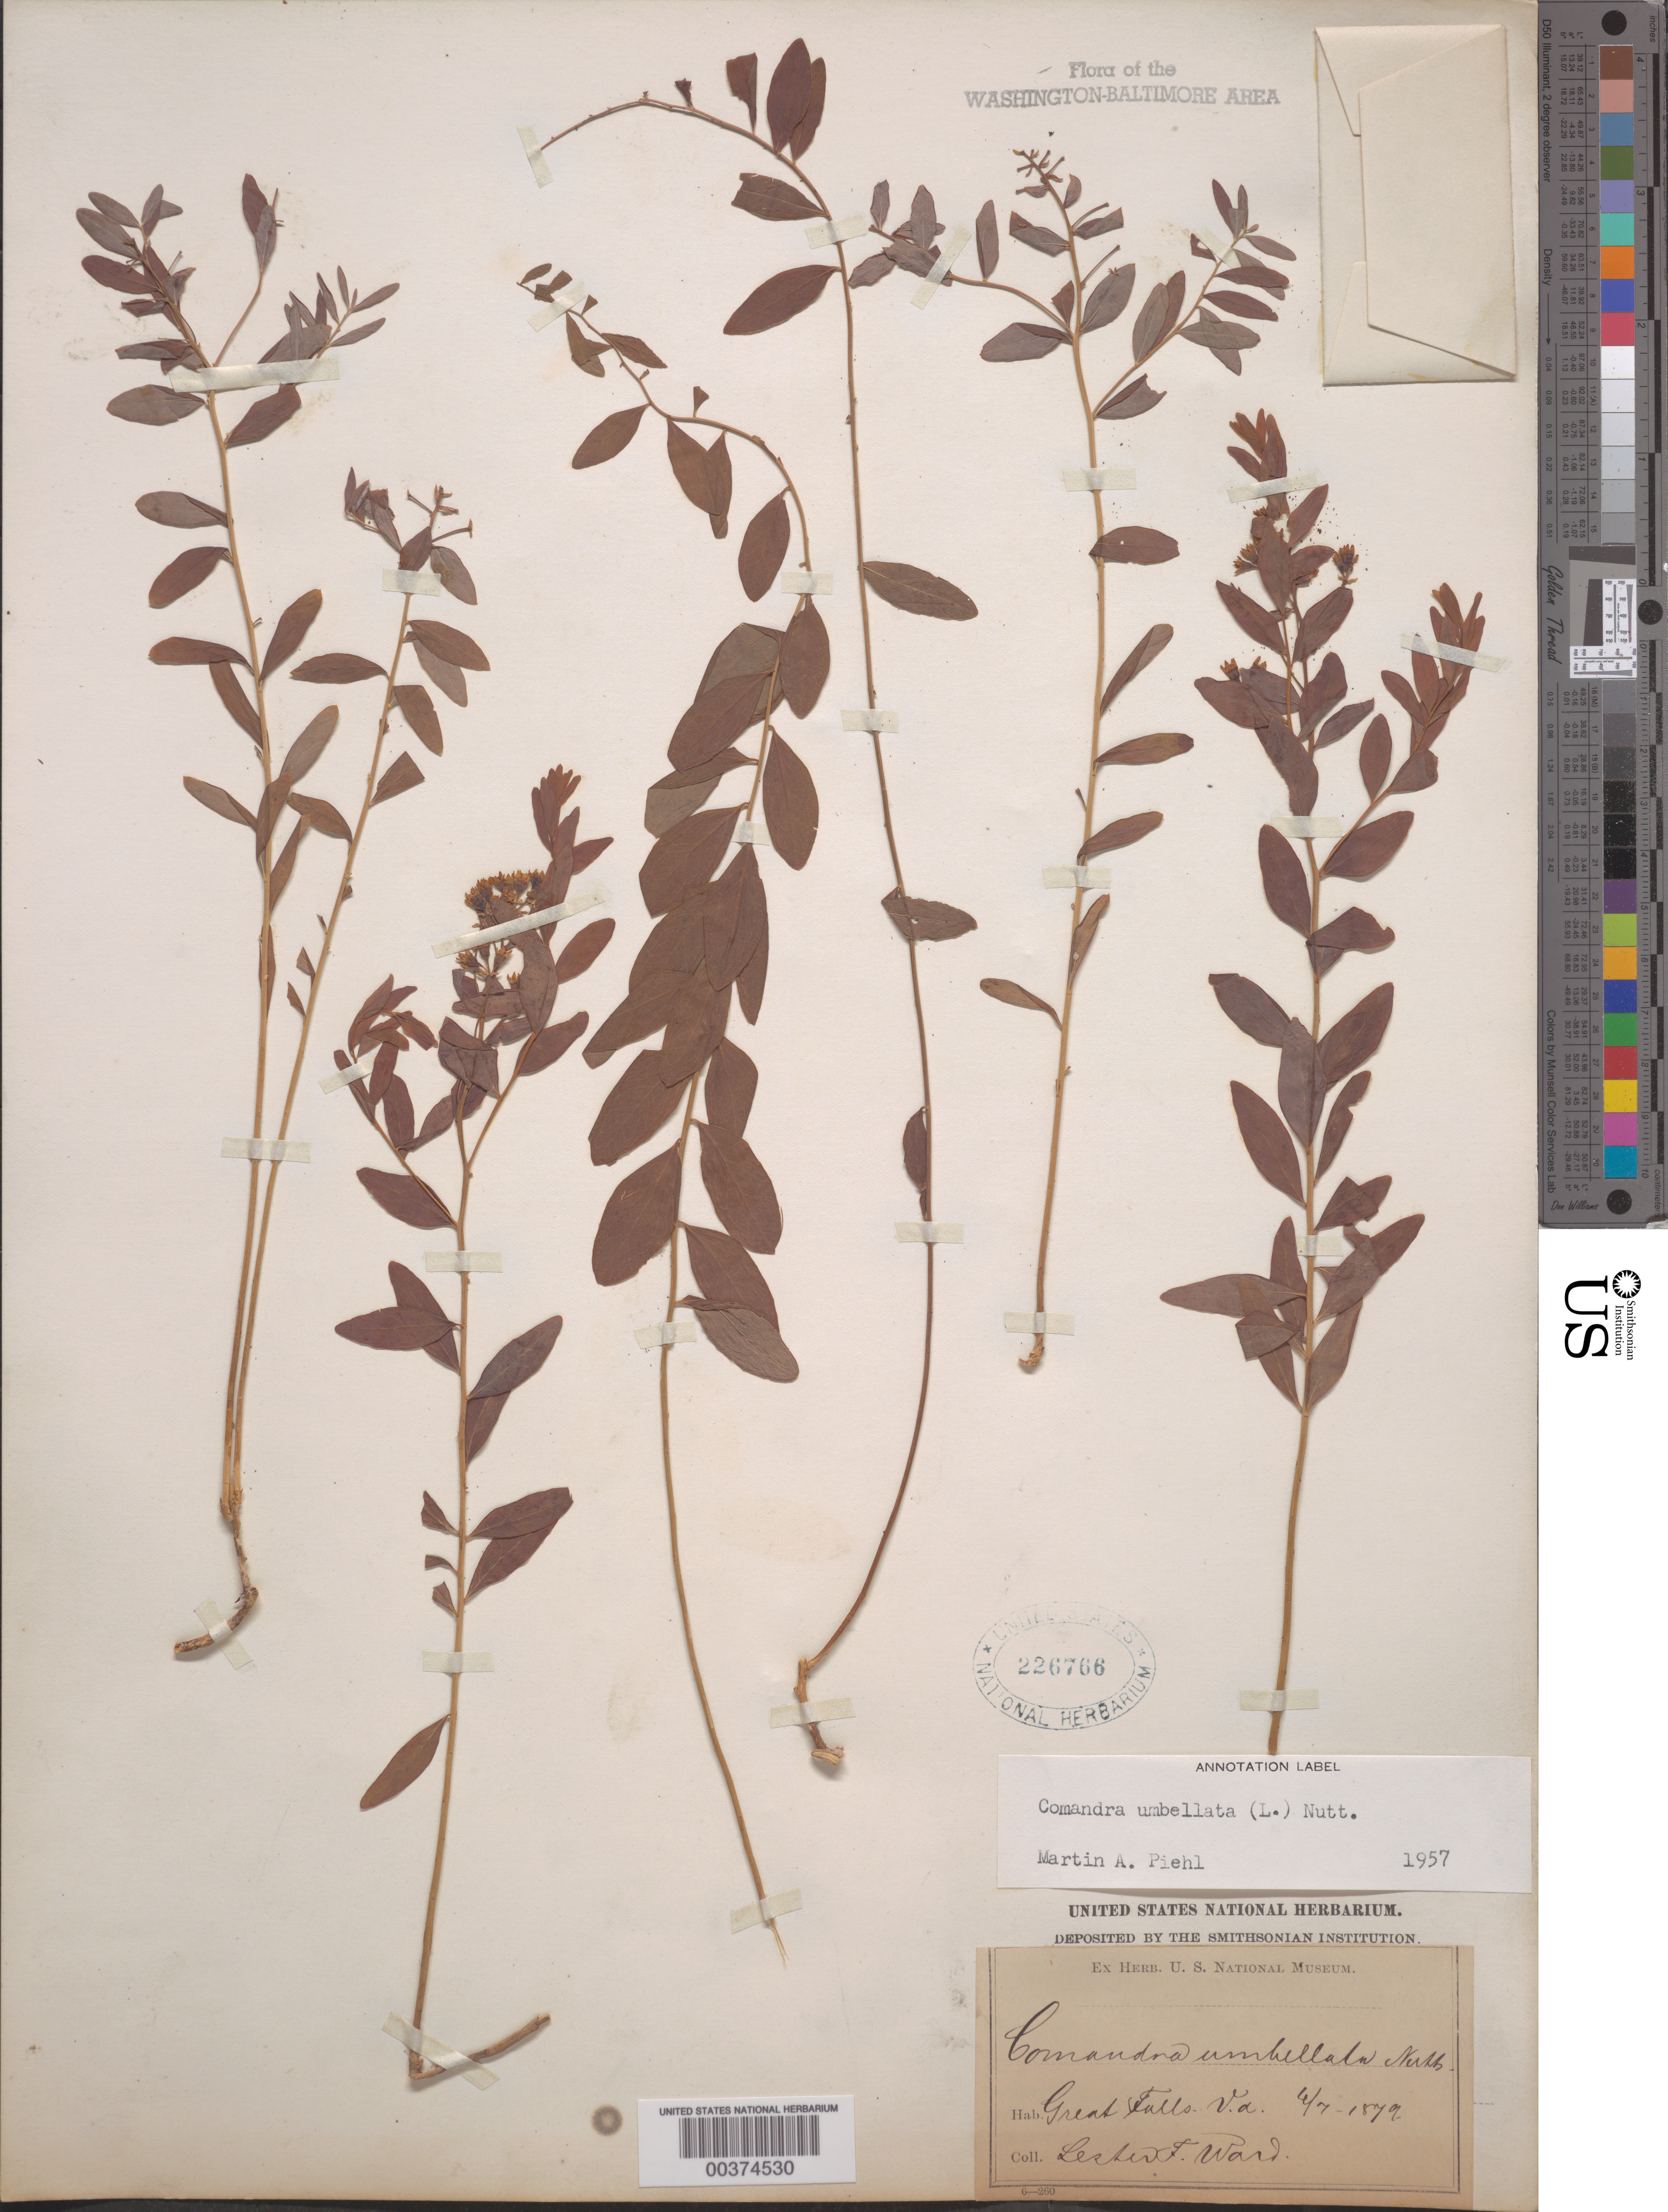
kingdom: Plantae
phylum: Tracheophyta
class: Magnoliopsida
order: Santalales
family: Comandraceae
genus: Comandra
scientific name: Comandra umbellata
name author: (L.) Nutt.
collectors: L. F. Ward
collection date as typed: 07 Jun 1879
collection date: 1879-06-07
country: United States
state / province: Virginia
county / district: Fairfax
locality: Great Falls C. and O. Canal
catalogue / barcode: US 226766